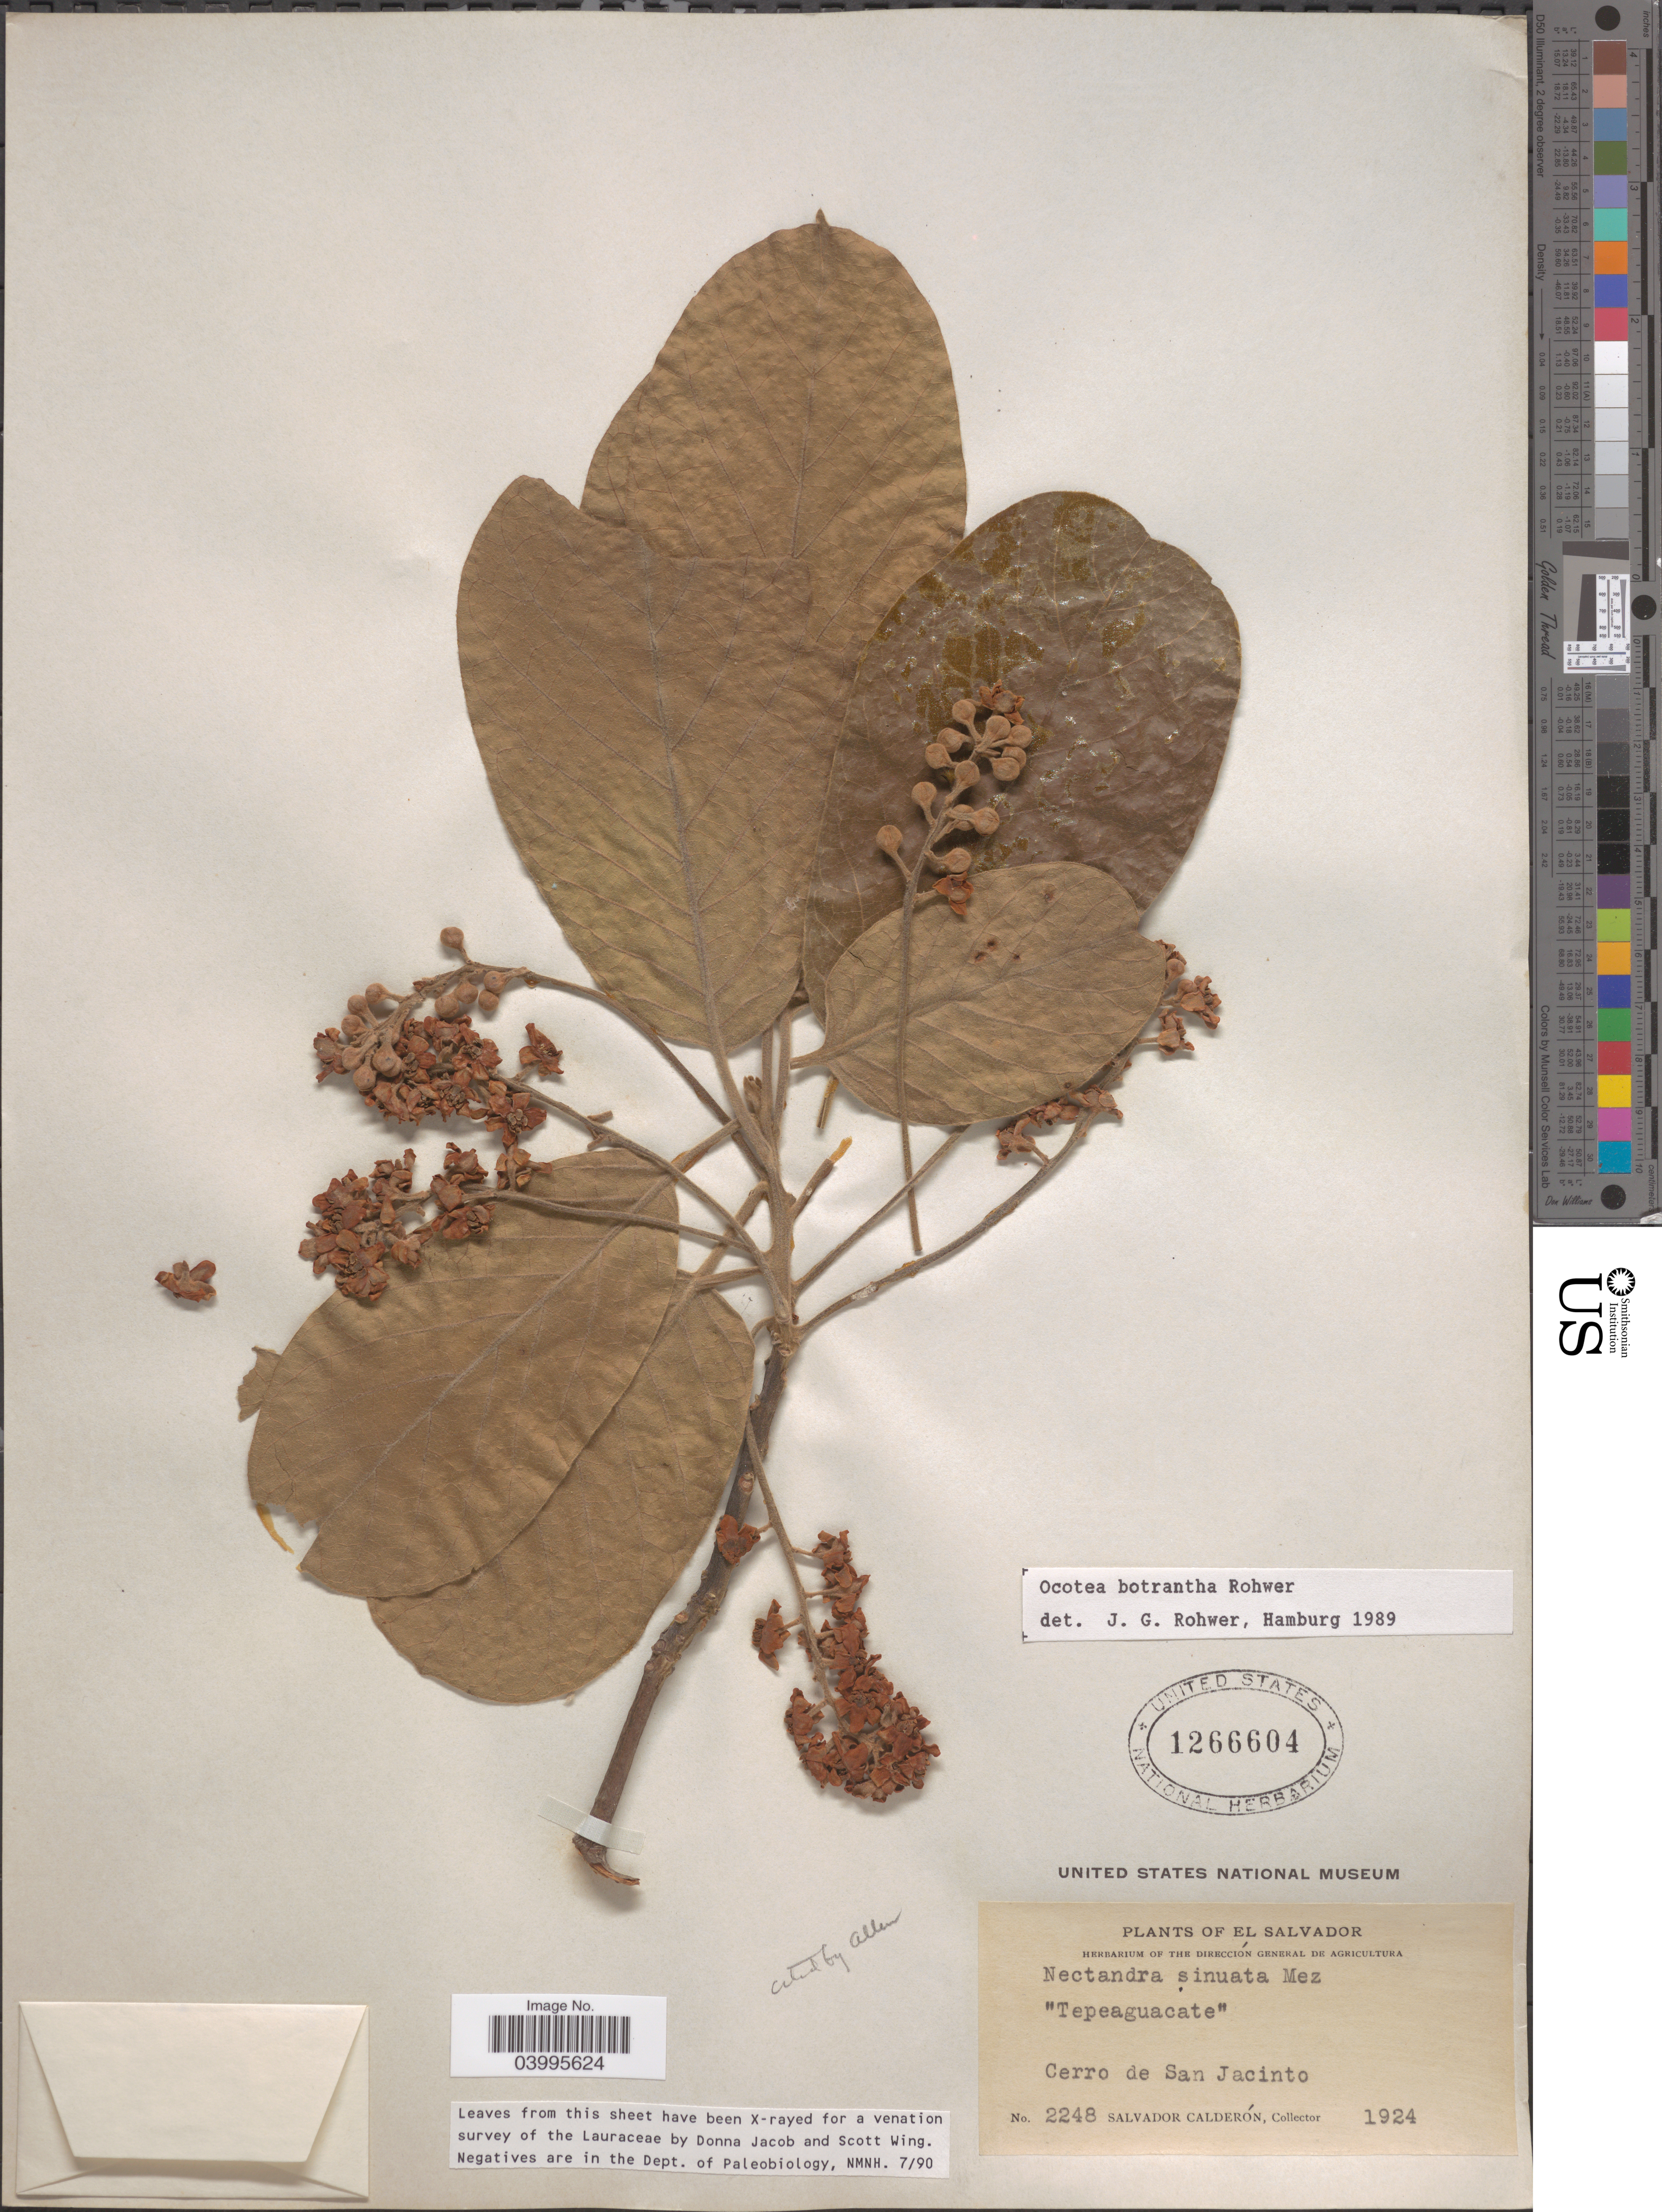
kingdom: Plantae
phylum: Tracheophyta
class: Magnoliopsida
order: Laurales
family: Lauraceae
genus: Ocotea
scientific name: Ocotea botrantha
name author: Rohwer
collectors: S. Calderón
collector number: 2248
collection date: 1924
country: El Salvador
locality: Cerro de San Jacinto.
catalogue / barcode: US 1266604